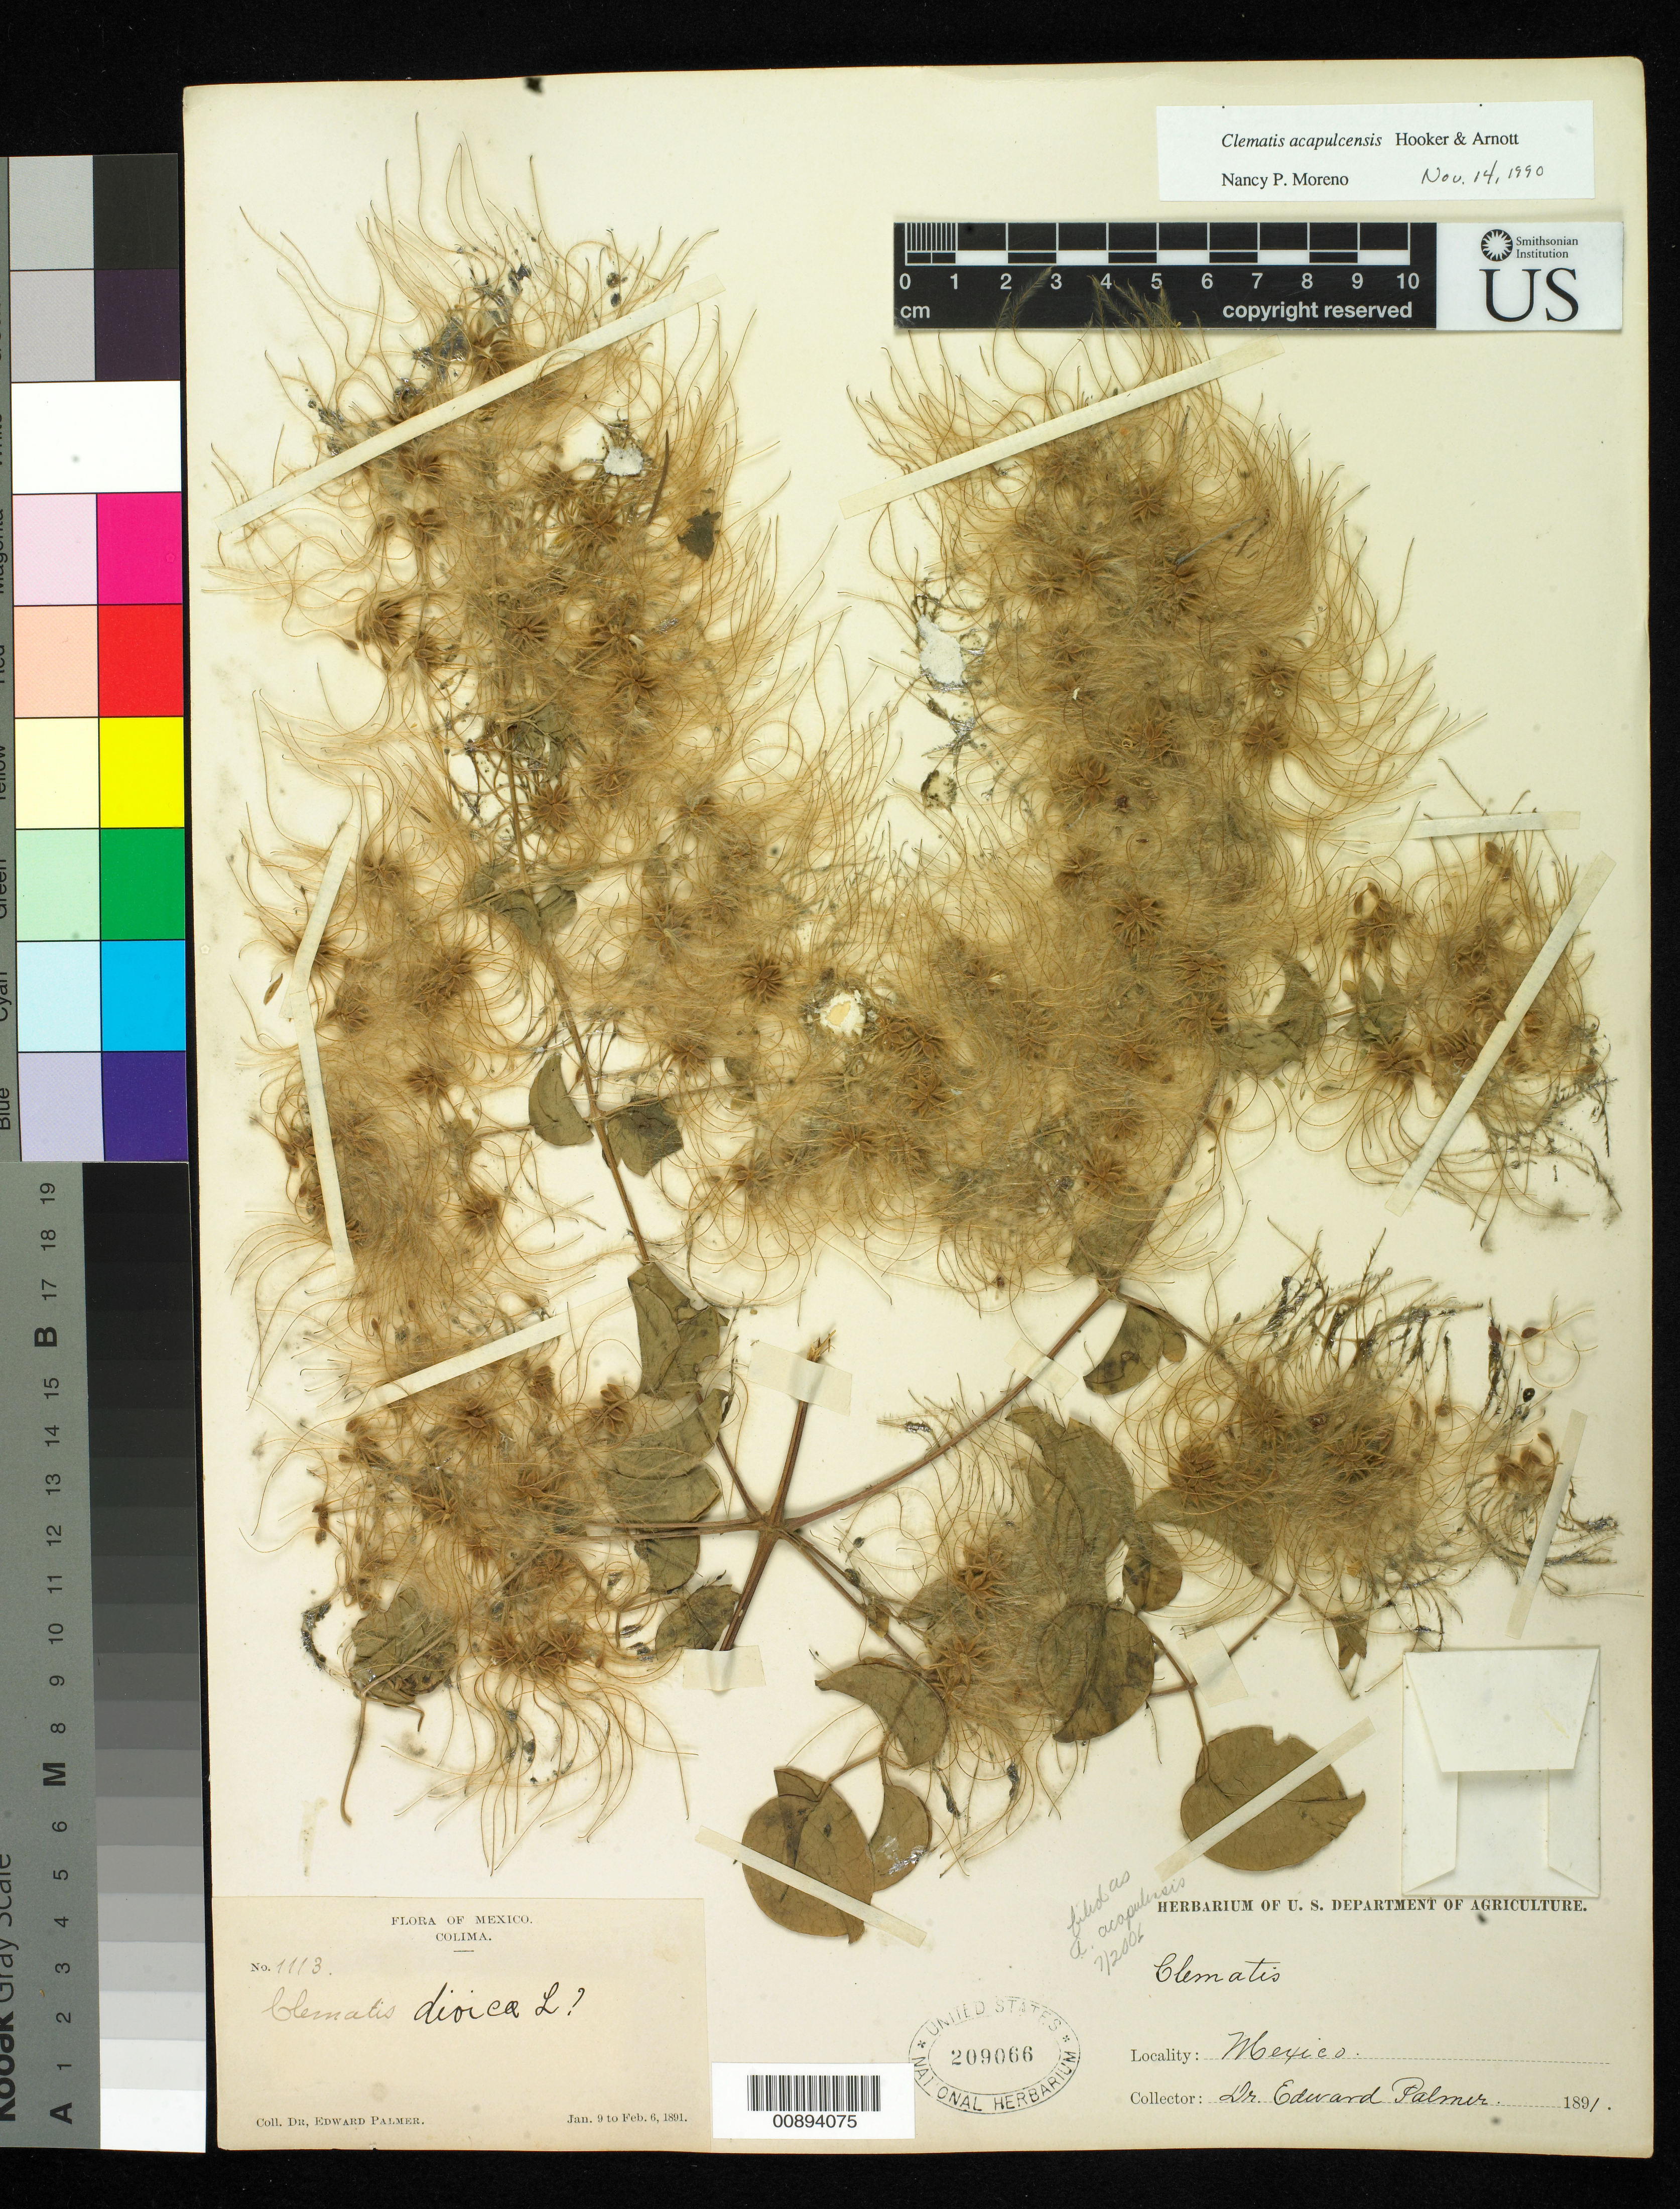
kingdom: Plantae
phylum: Tracheophyta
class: Magnoliopsida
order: Ranunculales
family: Ranunculaceae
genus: Clematis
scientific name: Clematis acapulcensis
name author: Hook. & Arn.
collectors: E. Palmer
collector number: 1113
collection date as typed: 09 Jan 1891 to 06 Feb 1891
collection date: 1891-01-09/1891-02-06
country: Mexico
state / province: Colima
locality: Colima.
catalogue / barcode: US 209066